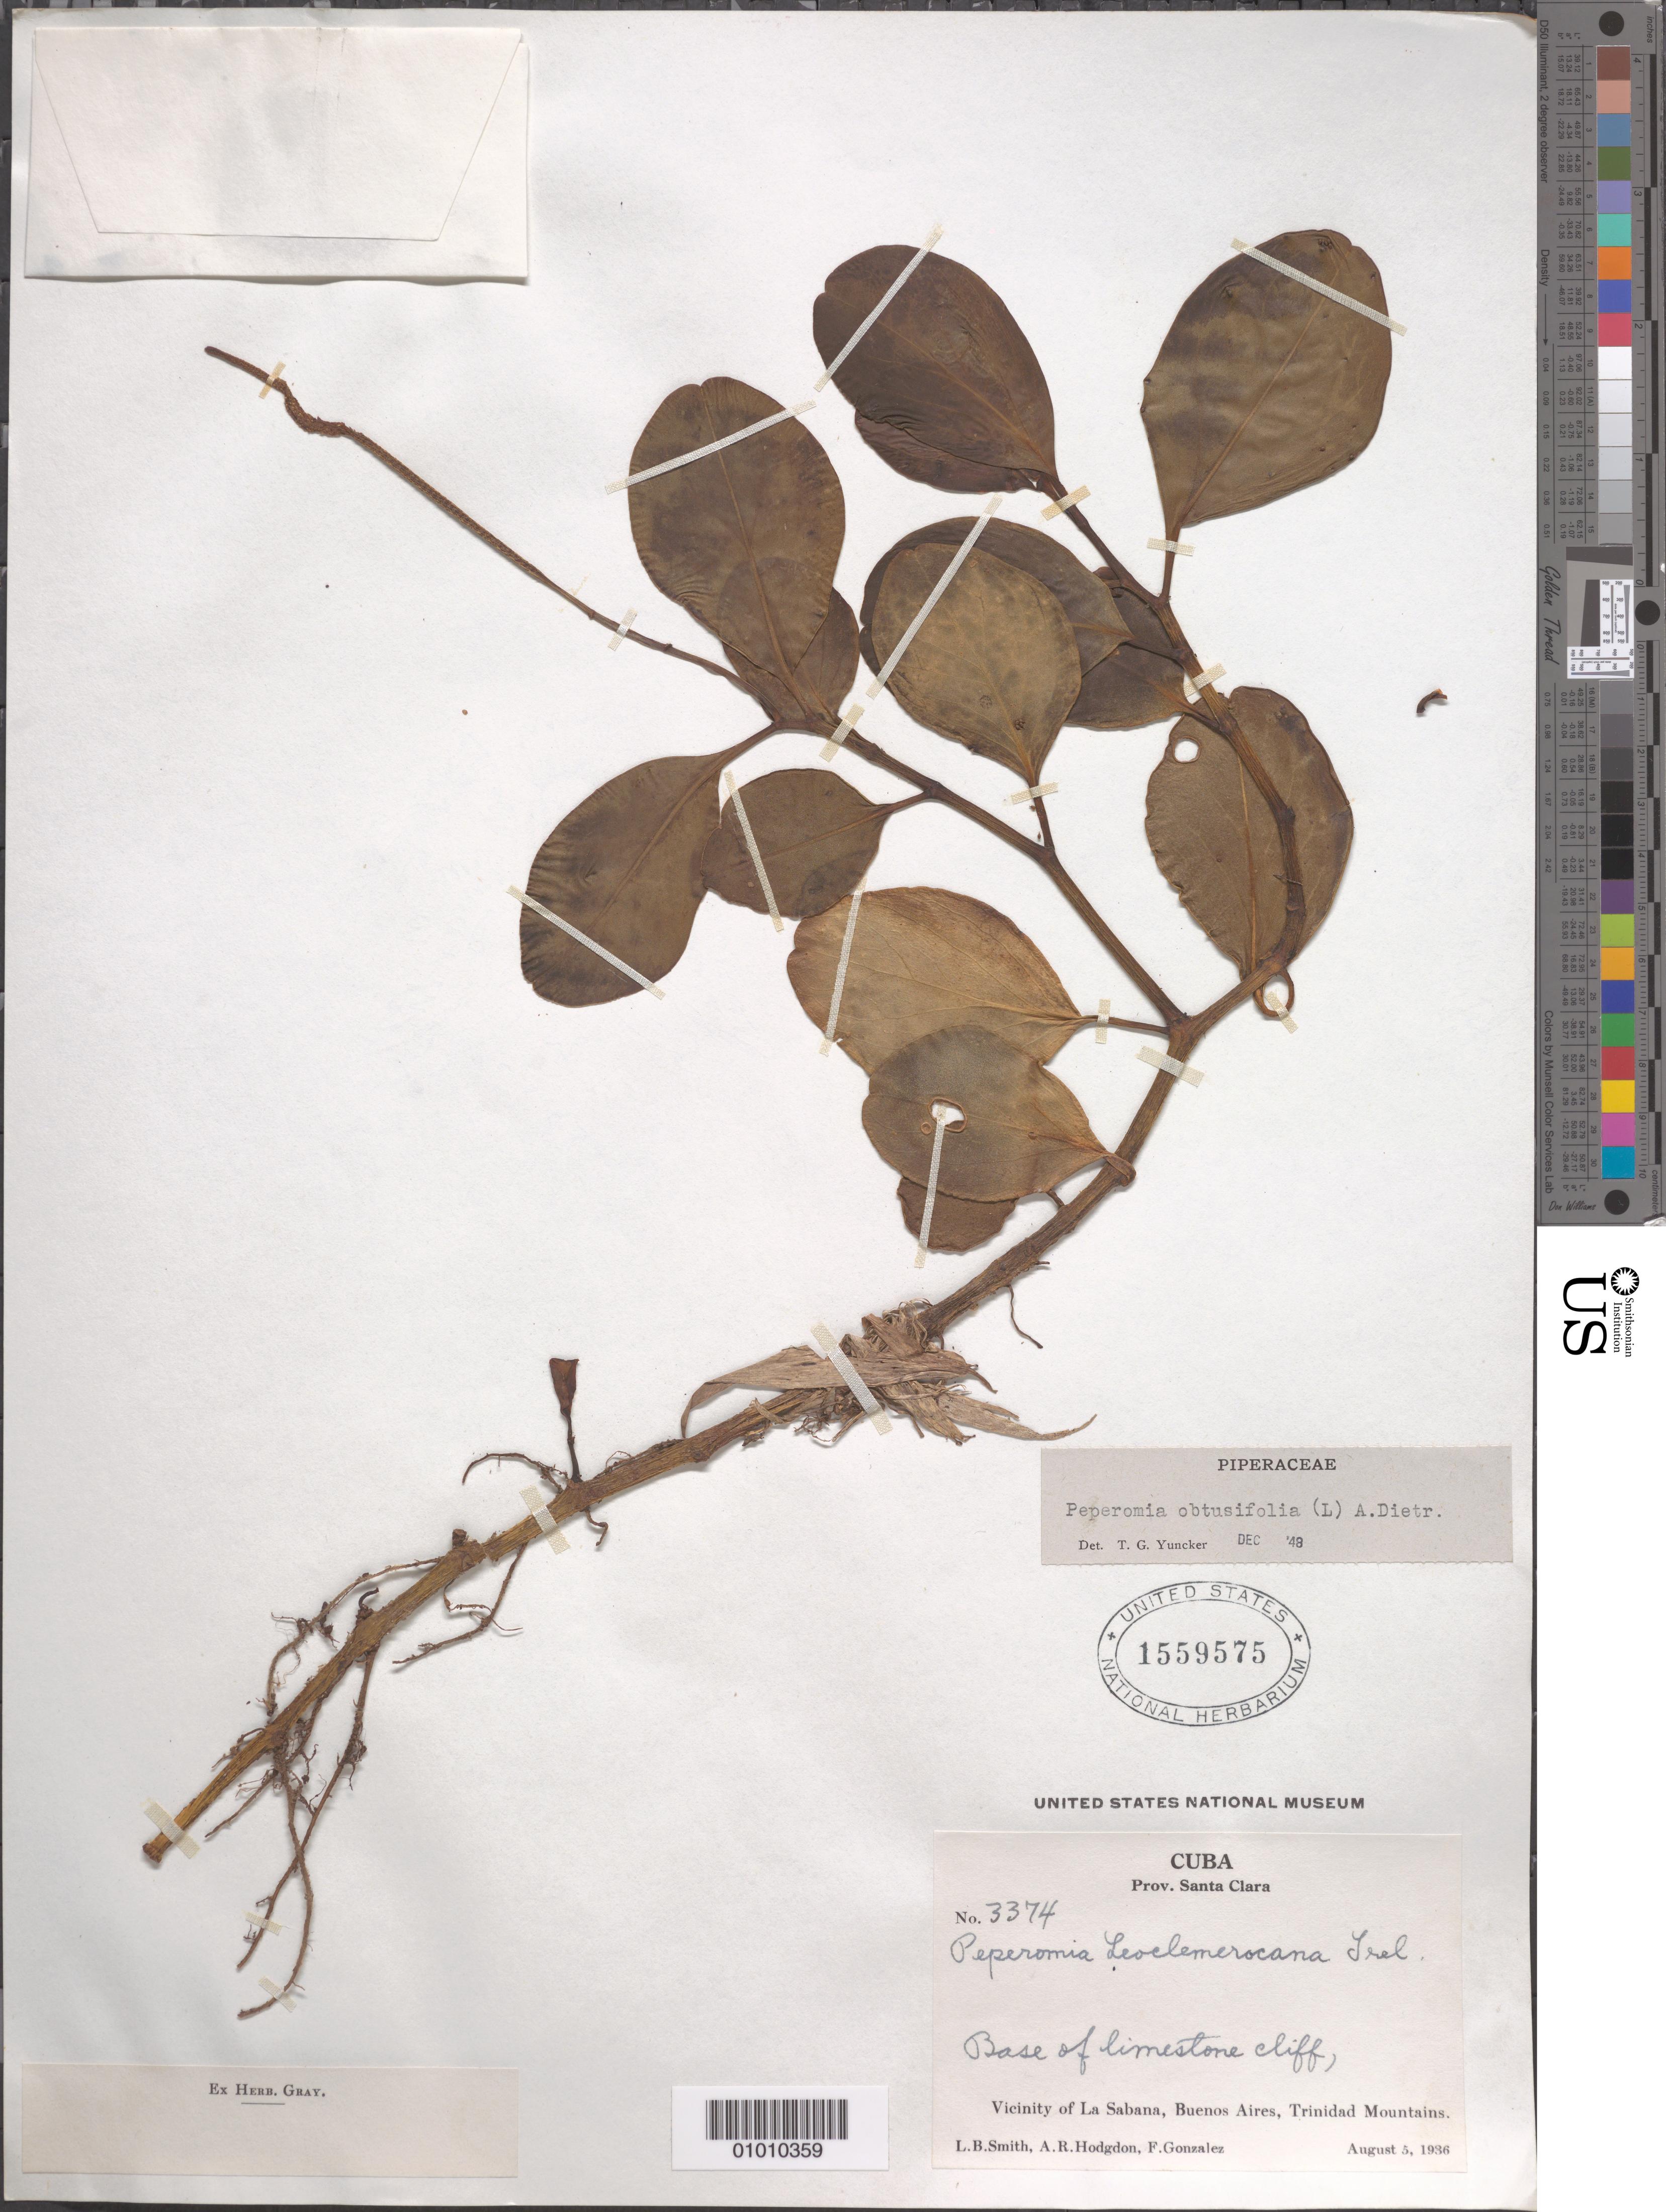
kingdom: Plantae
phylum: Tracheophyta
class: Magnoliopsida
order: Piperales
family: Piperaceae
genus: Peperomia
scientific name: Peperomia oblanceolata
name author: Trel.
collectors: L. Smith, A. R. Hodgdon & F. Gonzalez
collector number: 3374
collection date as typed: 05 Aug 1936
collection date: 1936-08-05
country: Cuba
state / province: Villa Clara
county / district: Santa Clara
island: Cuba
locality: Base of limestone cliff Vicinity of La Sabana, Buenos Aires, Trinidad Mountains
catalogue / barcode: US 1559575